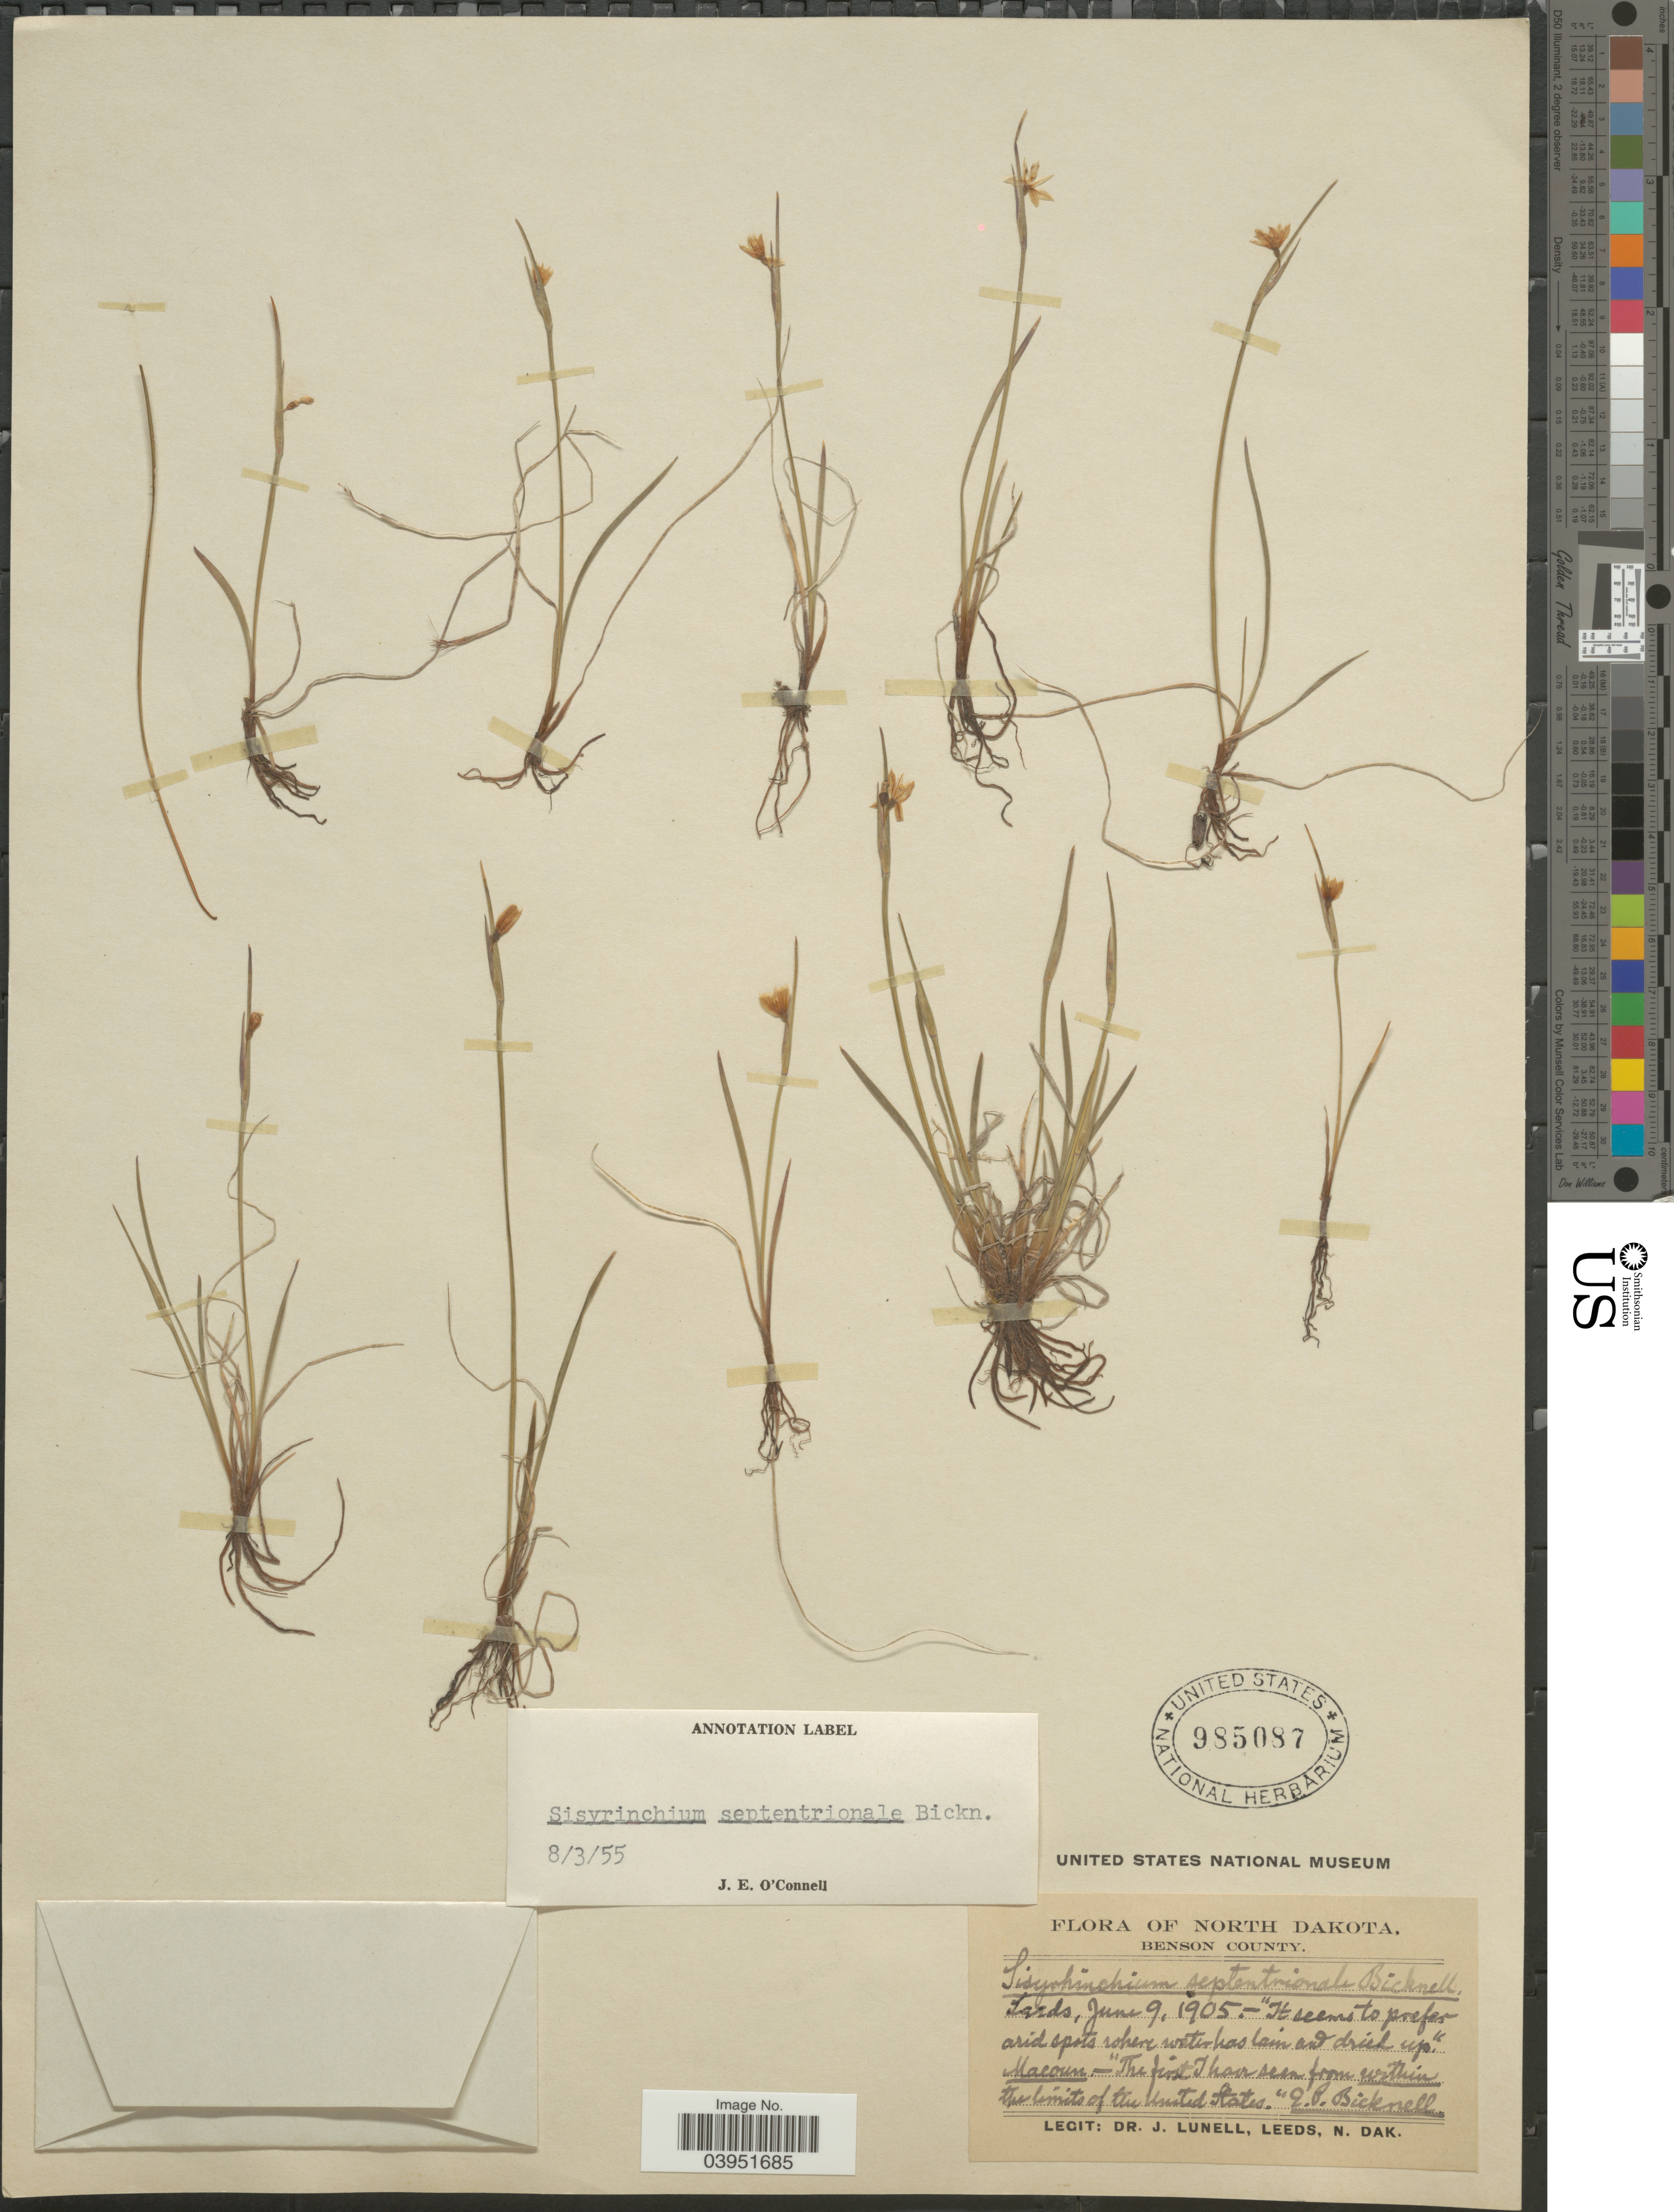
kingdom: Plantae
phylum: Tracheophyta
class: Liliopsida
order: Asparagales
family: Iridaceae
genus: Sisyrinchium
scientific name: Sisyrinchium septentrionale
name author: E.P. Bicknell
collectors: J. Lunell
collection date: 1905-06-09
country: United States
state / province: North Dakota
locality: Benson County. Leeds.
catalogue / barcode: US 985087